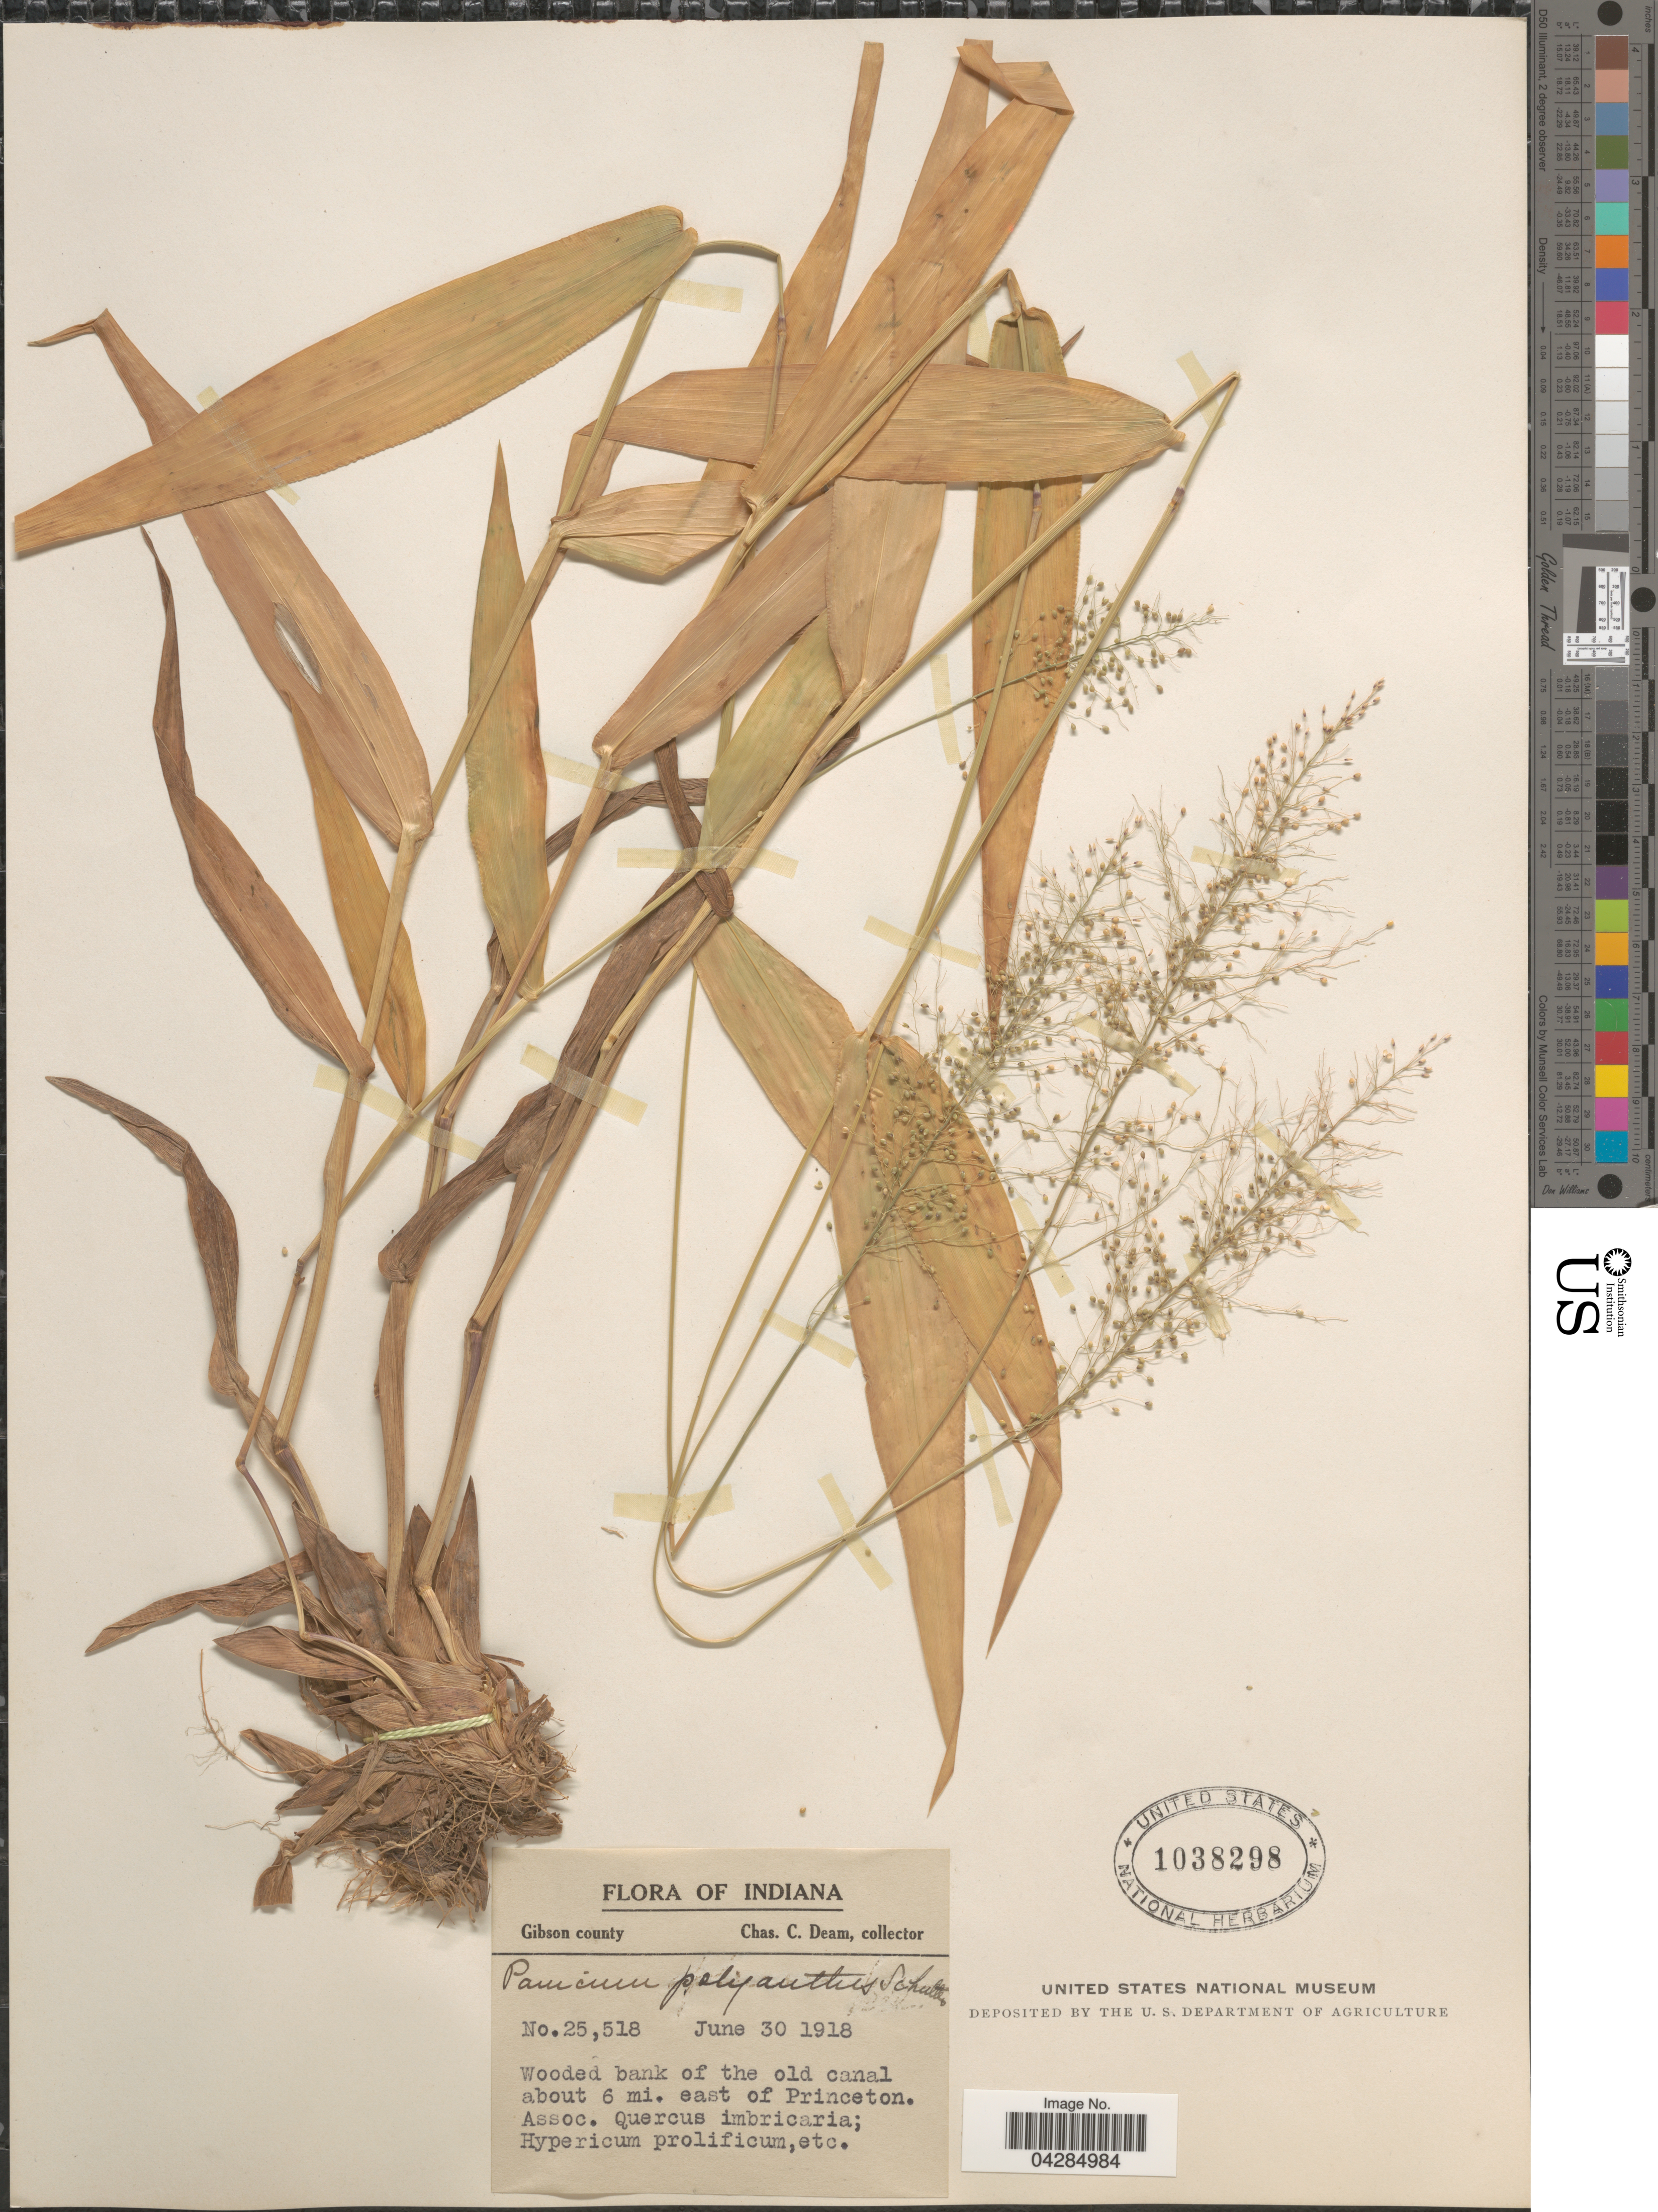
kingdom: Plantae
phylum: Tracheophyta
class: Liliopsida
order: Poales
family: Poaceae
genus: Dichanthelium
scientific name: Dichanthelium portoricense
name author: (Desv. ex Ham.) B.F. Hansen & Wunderlin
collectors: C. C. Deam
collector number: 25518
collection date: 1918-06-30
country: United States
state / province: Indiana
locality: GIbson county. Wooded bank of the old canal about 6 mi. east of Princeton.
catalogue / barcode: US 1038298